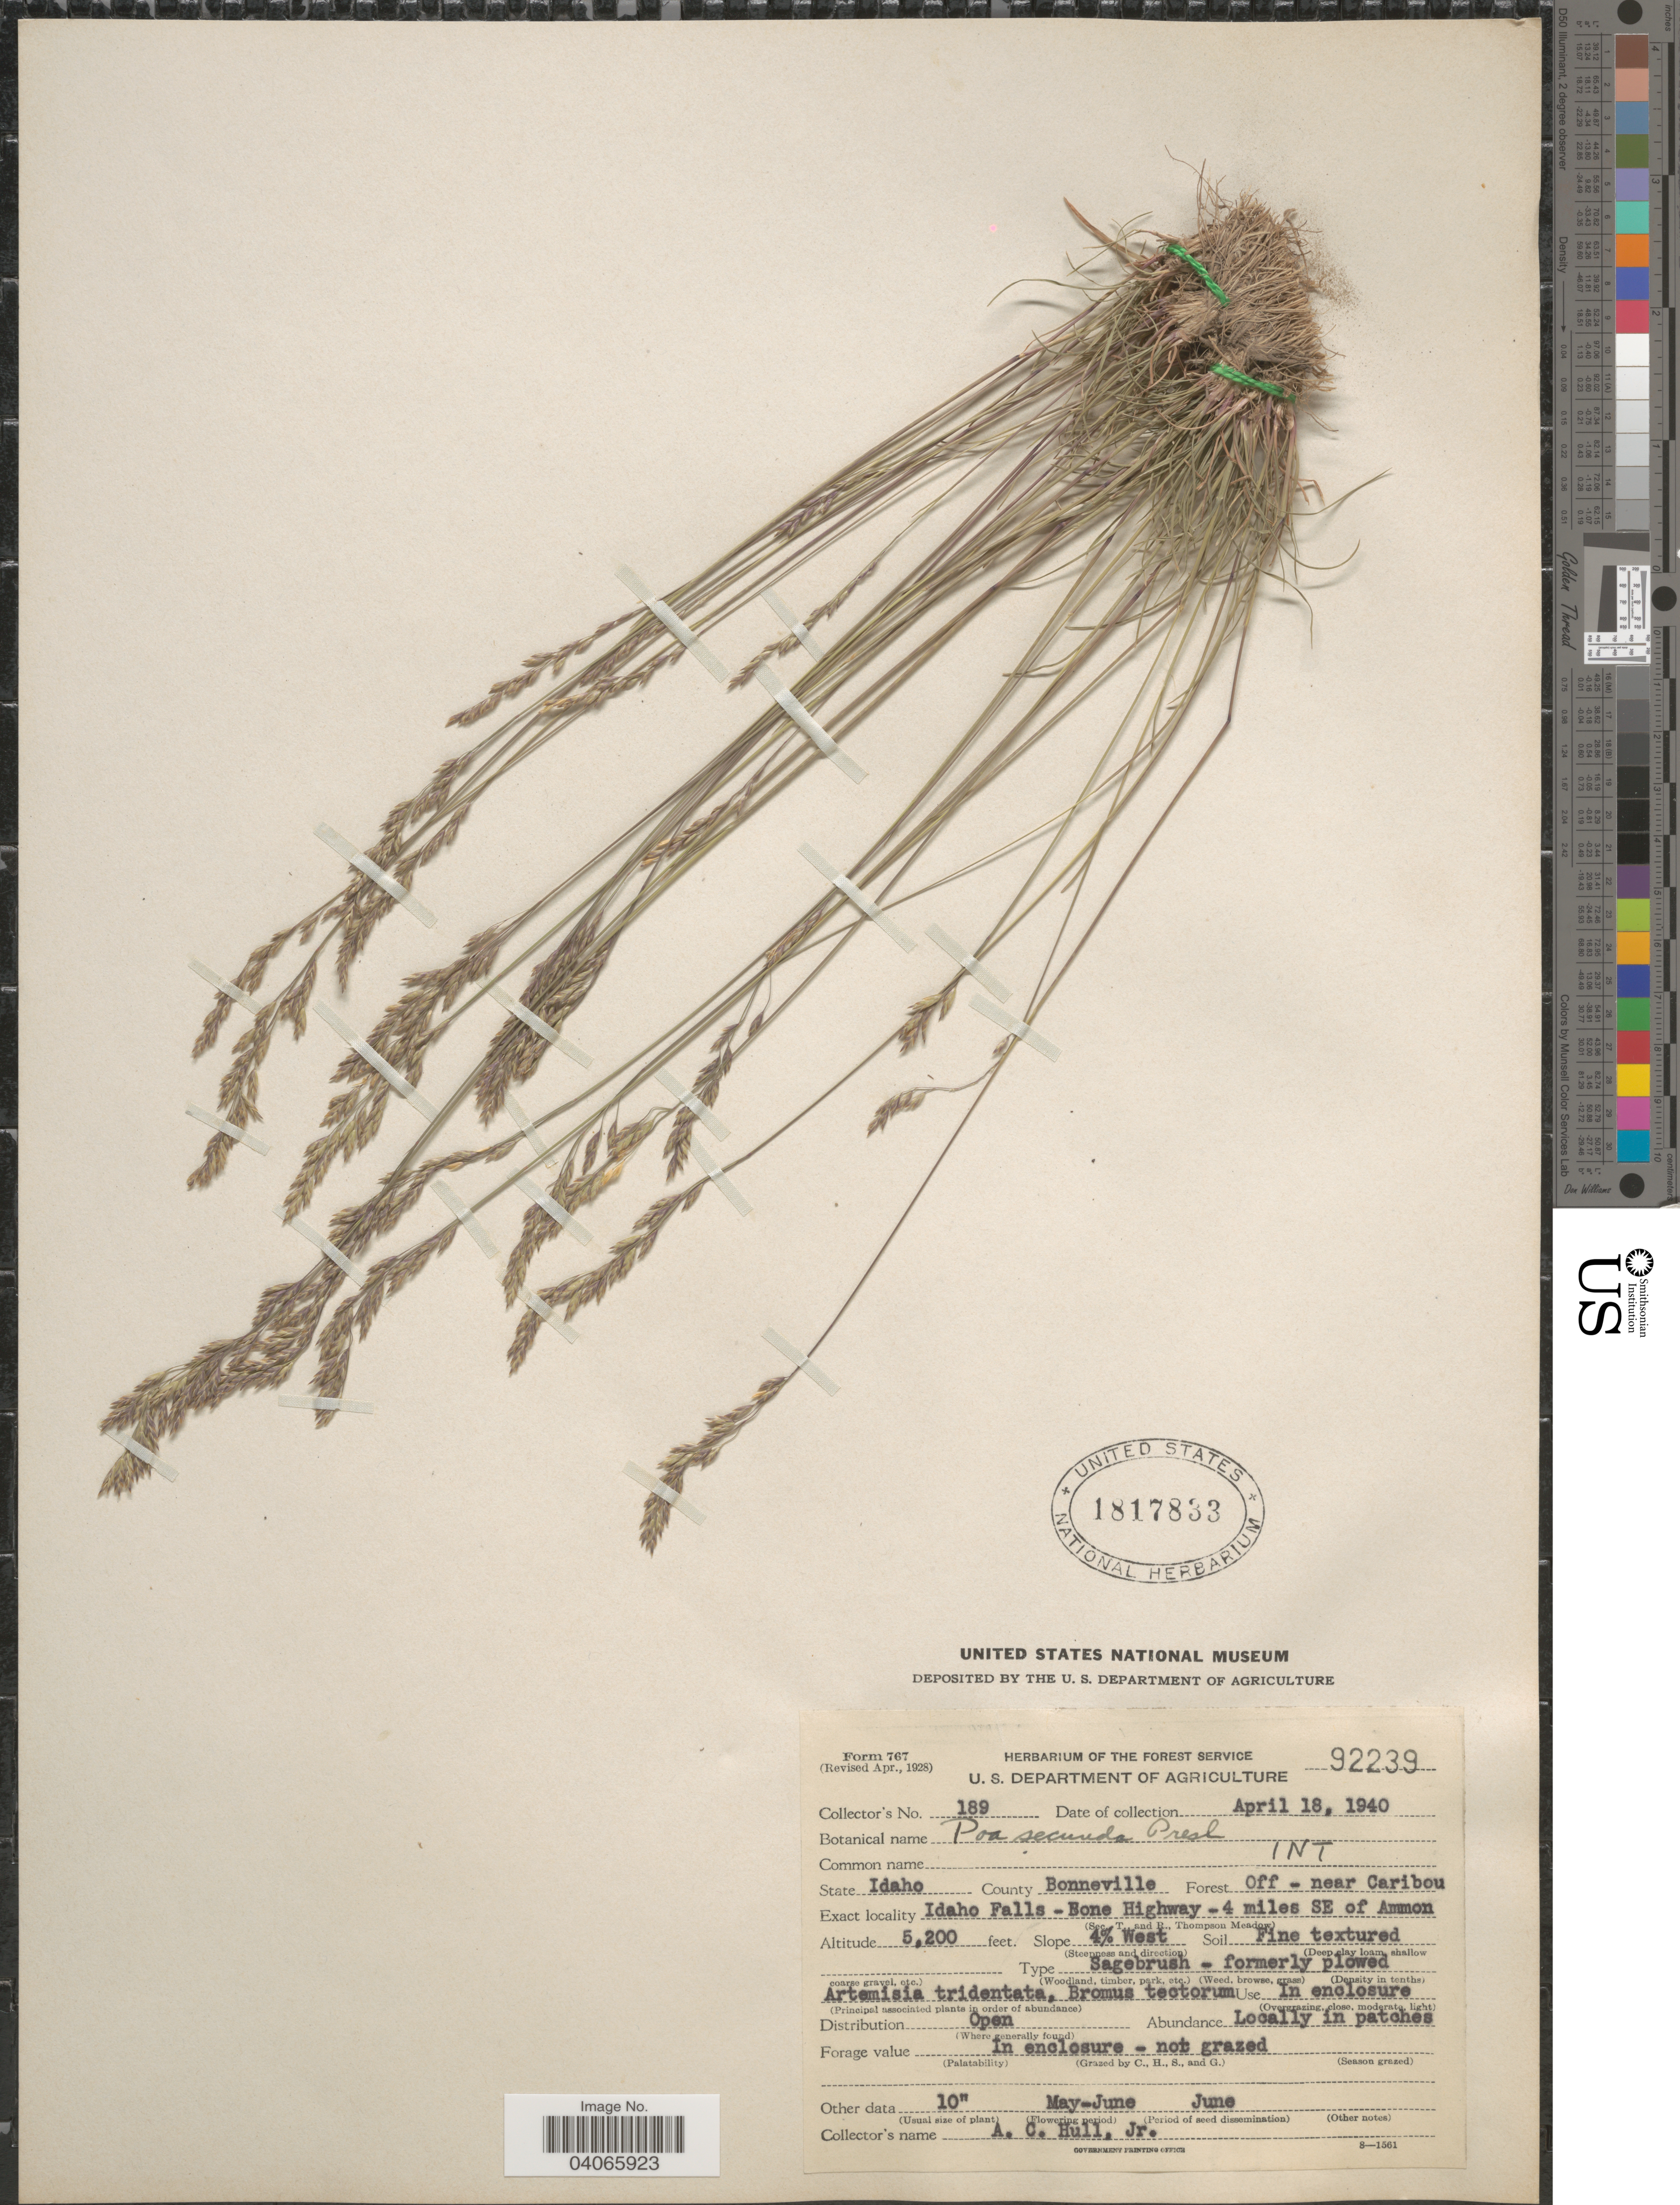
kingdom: Plantae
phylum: Tracheophyta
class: Liliopsida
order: Poales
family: Poaceae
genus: Poa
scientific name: Poa secunda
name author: J. Presl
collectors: A. Hull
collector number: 189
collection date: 1940-04-18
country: United States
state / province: Idaho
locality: County Bonneville. Forest INT Off - near Caribou. Idaho Falls - Bone Highway - 4 miles SE of Ammon. Slope 4% West.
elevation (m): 1585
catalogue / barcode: US 1817833